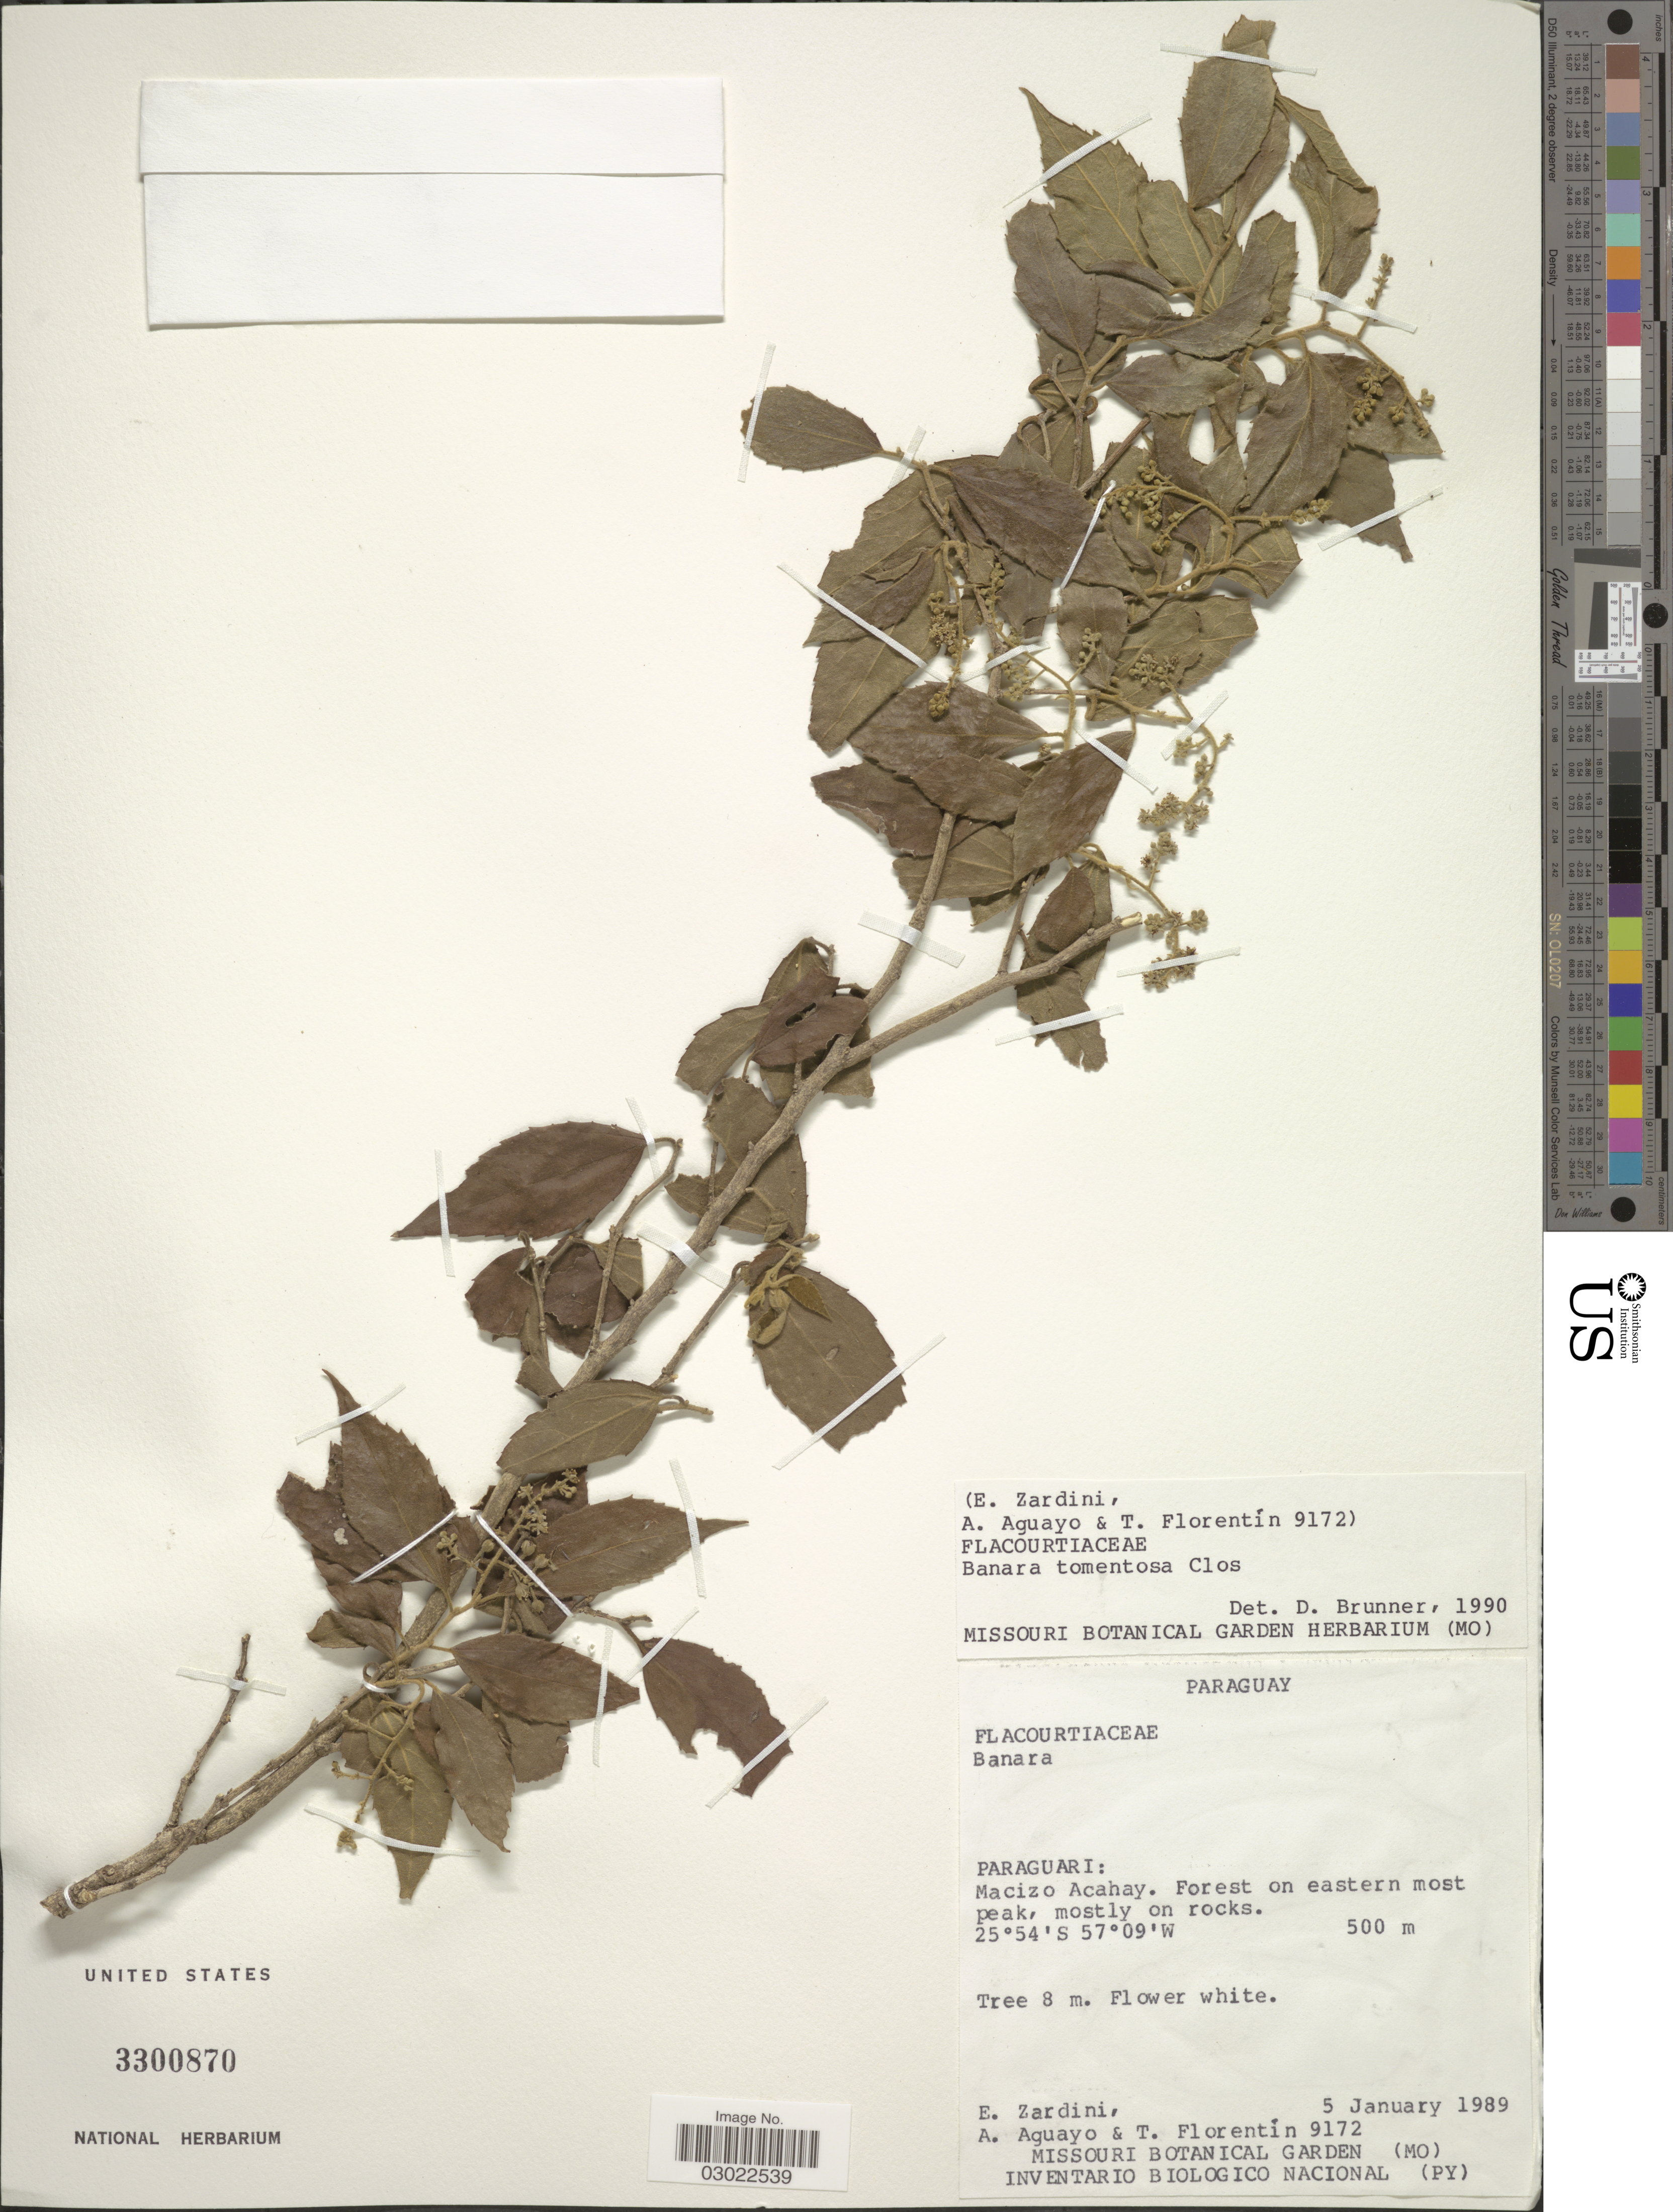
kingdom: Plantae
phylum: Tracheophyta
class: Magnoliopsida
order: Malpighiales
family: Salicaceae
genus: Banara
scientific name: Banara tomentosa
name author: Clos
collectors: E. Zardini, A. Aguayo & T. Florentin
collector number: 9172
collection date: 1989-01-05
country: Paraguay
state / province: Paraguari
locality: Macizo Acahay. Forest on eastern most peak.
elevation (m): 500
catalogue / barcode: US 3300870